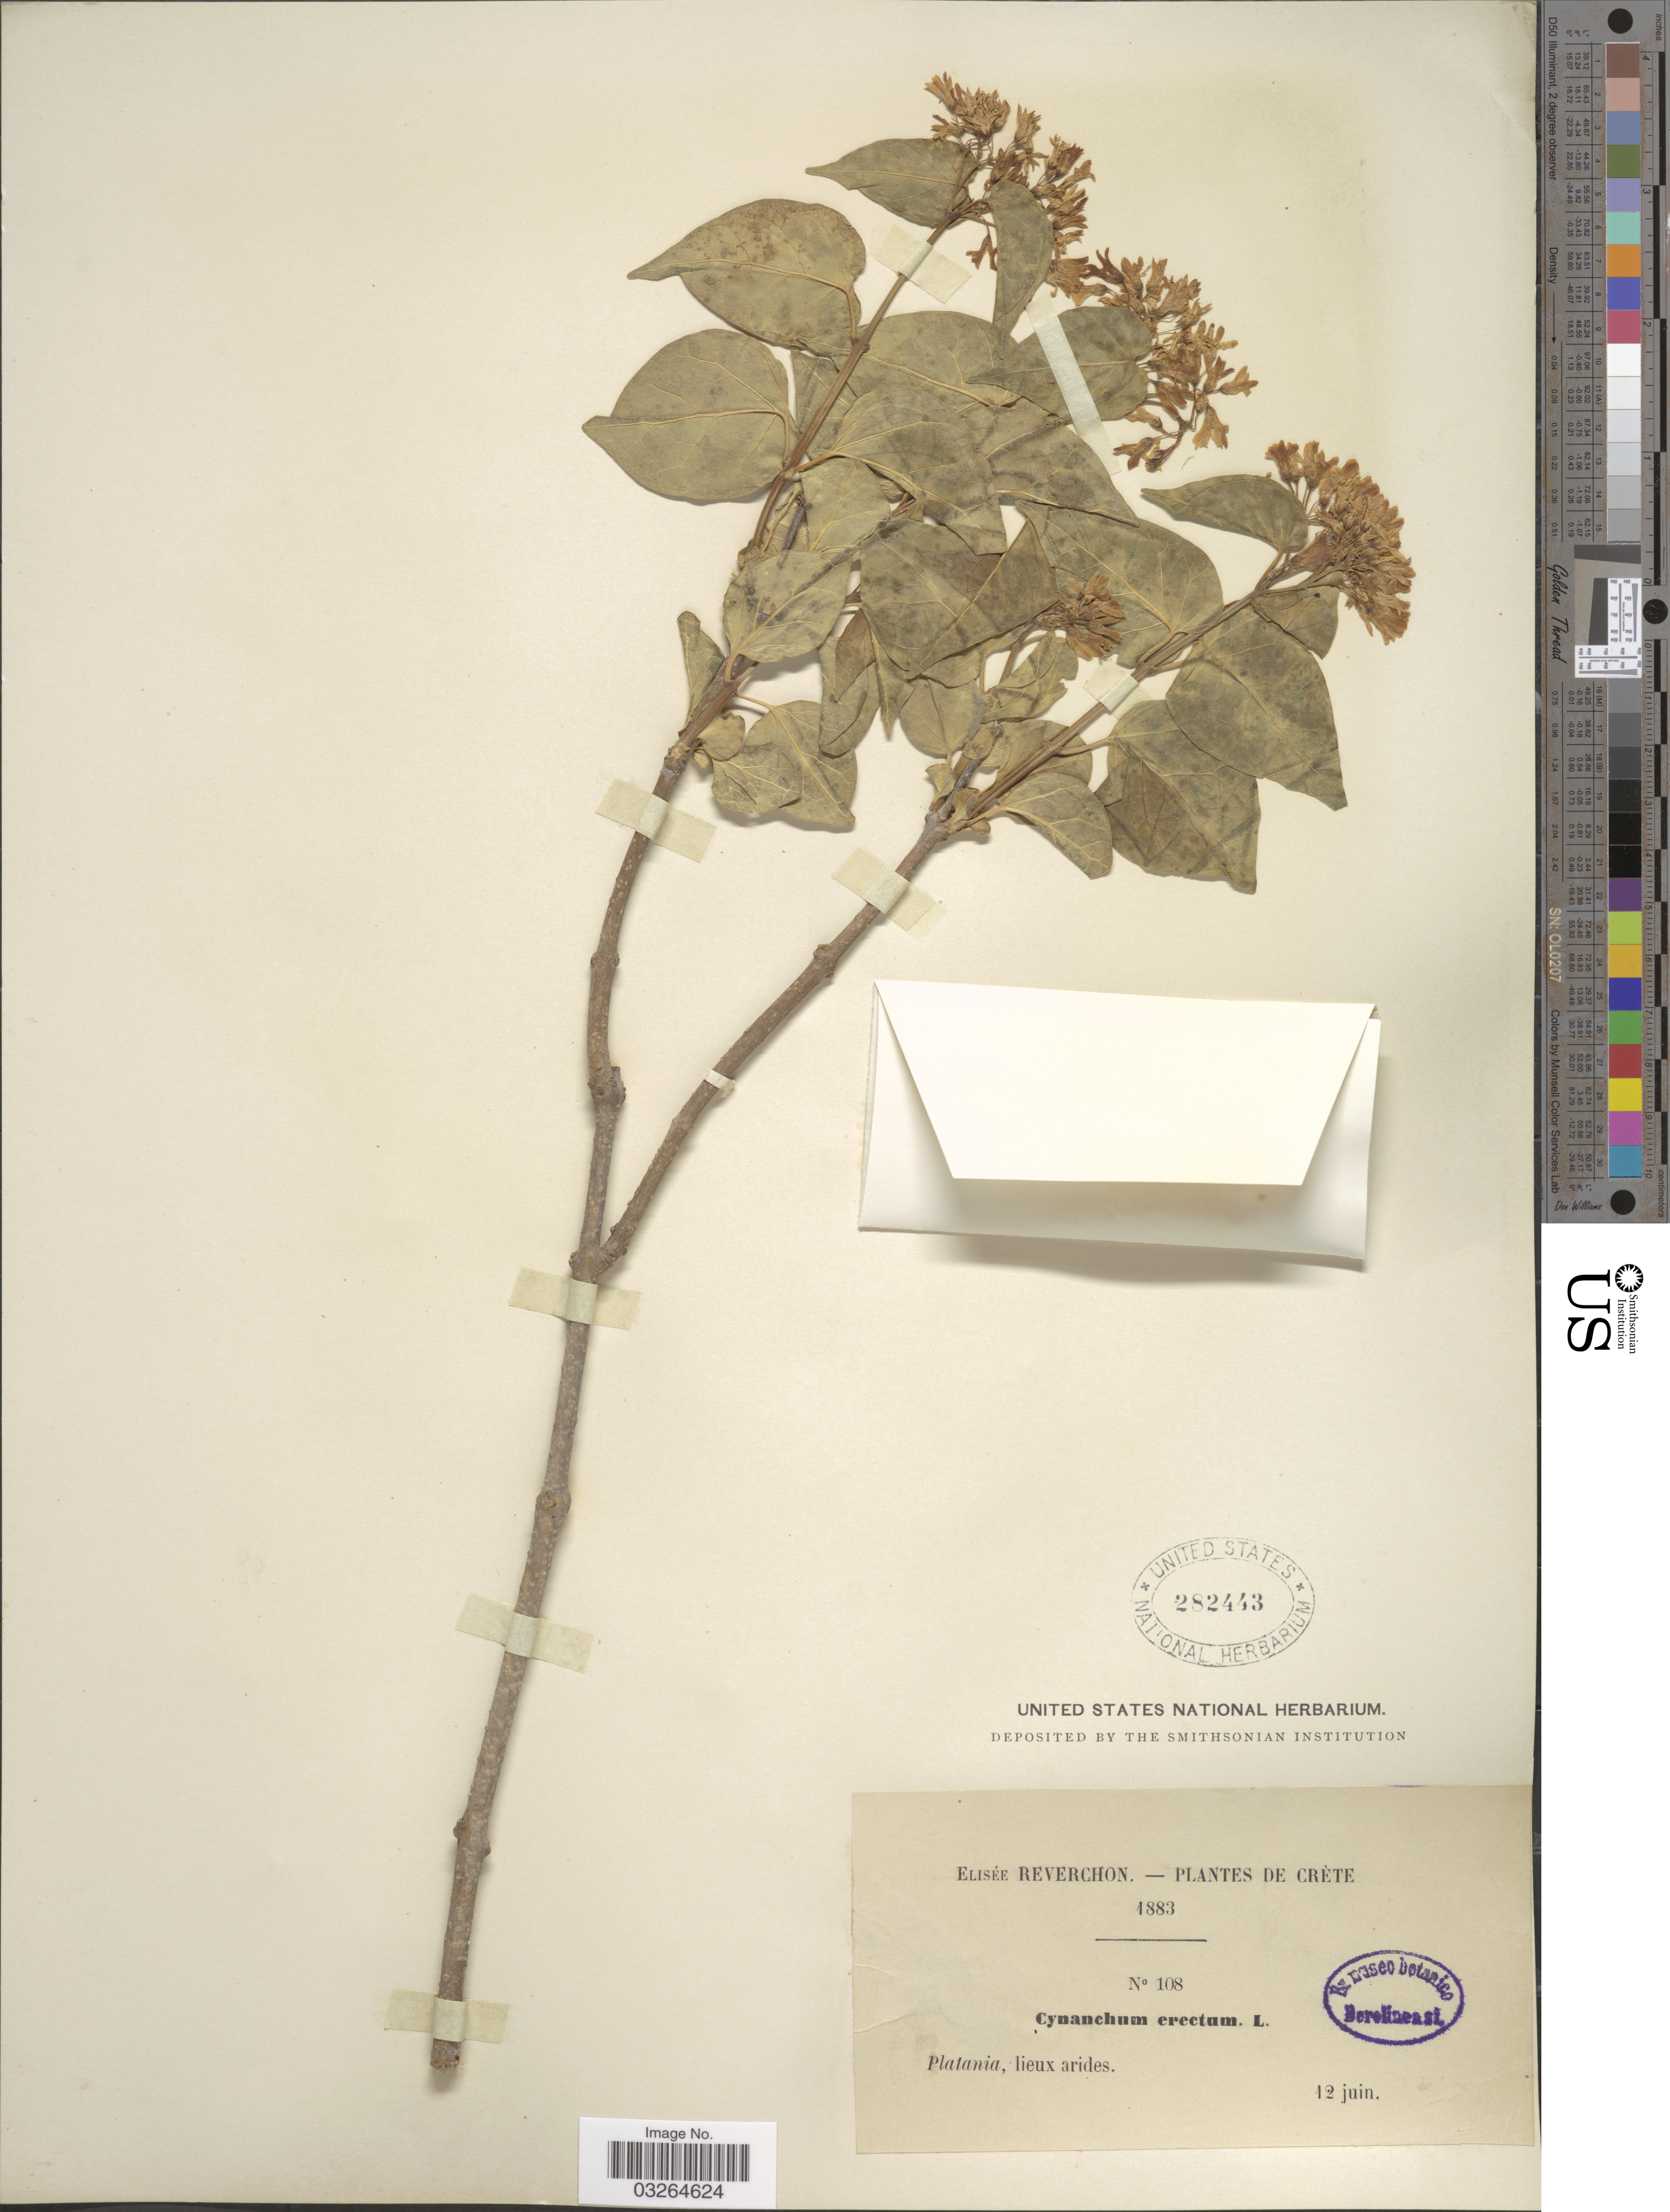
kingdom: Plantae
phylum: Tracheophyta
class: Magnoliopsida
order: Gentianales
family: Apocynaceae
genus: Cynanchum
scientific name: Cynanchum erectum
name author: L.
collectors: E. Reverchon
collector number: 108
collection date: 1883-06-12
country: Greece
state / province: Crete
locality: Platania, lieux arides.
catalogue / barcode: US 282443